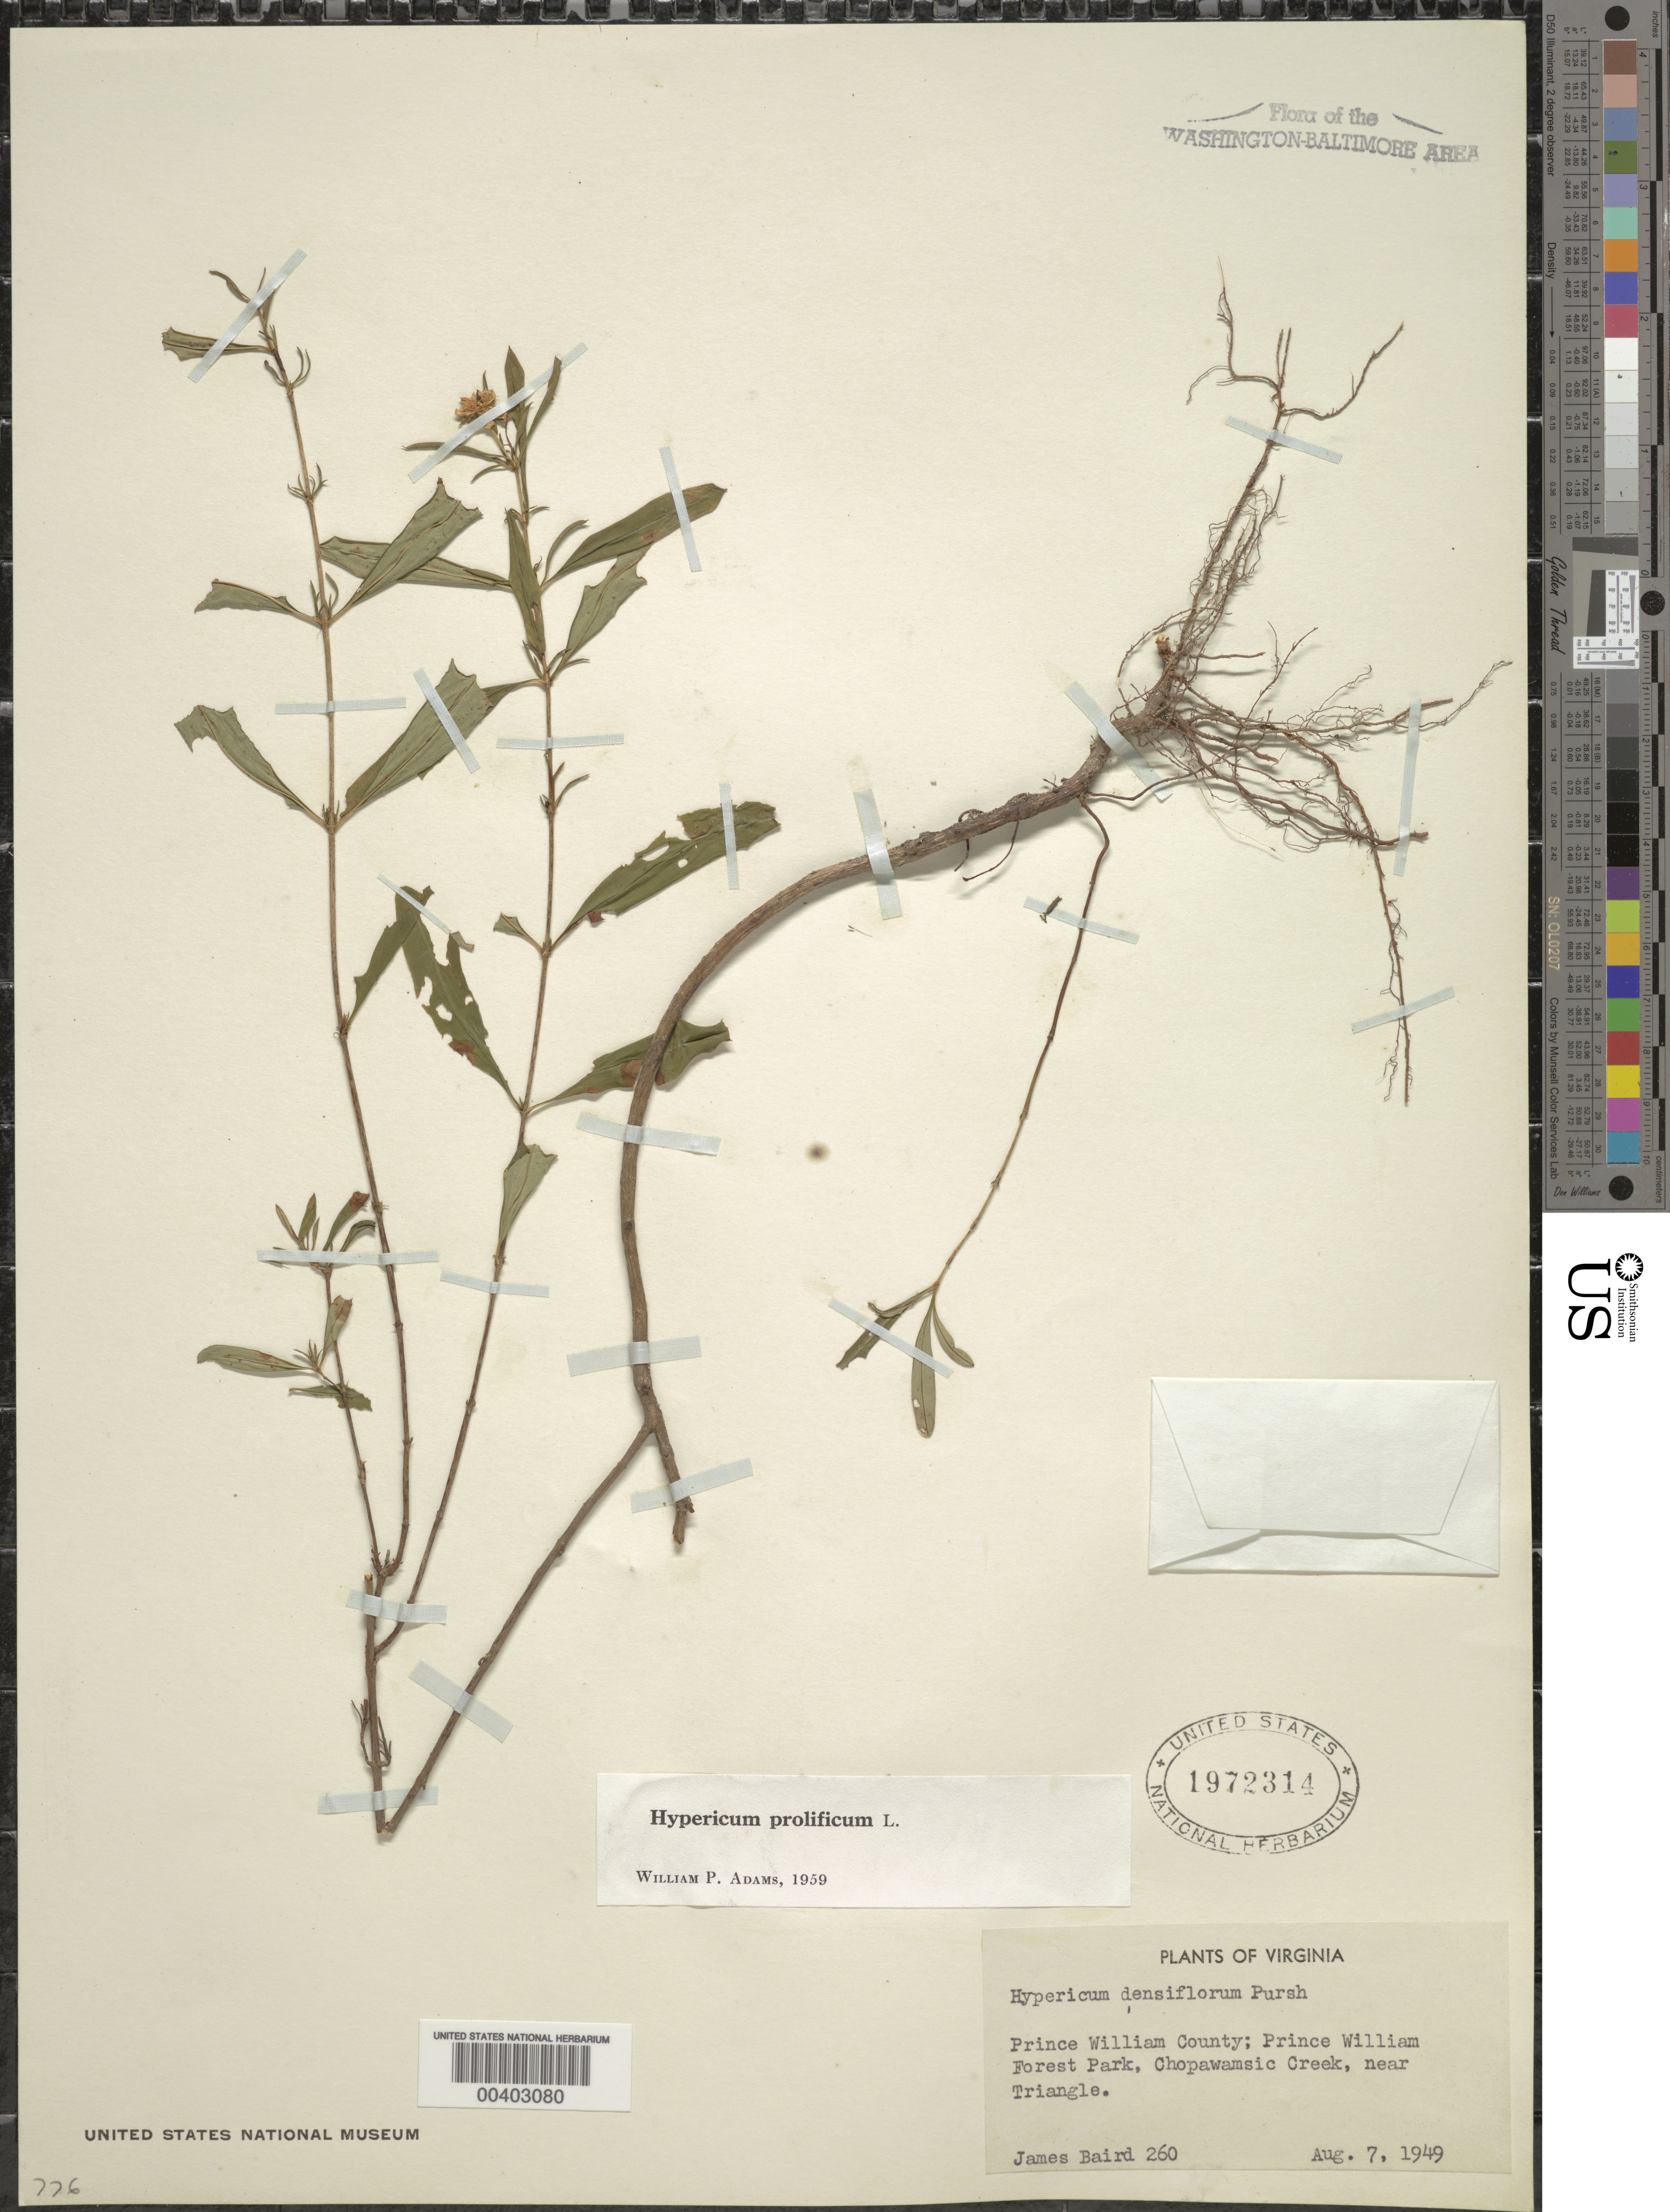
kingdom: Plantae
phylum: Tracheophyta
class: Magnoliopsida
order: Malpighiales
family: Hypericaceae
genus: Hypericum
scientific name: Hypericum prolificum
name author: L.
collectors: J. Baird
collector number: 260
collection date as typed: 07 Aug 1949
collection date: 1949-08-07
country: United States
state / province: Virginia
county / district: Prince William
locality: Chopawamsic Creek, Prince William Forest Park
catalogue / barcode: US 1972314